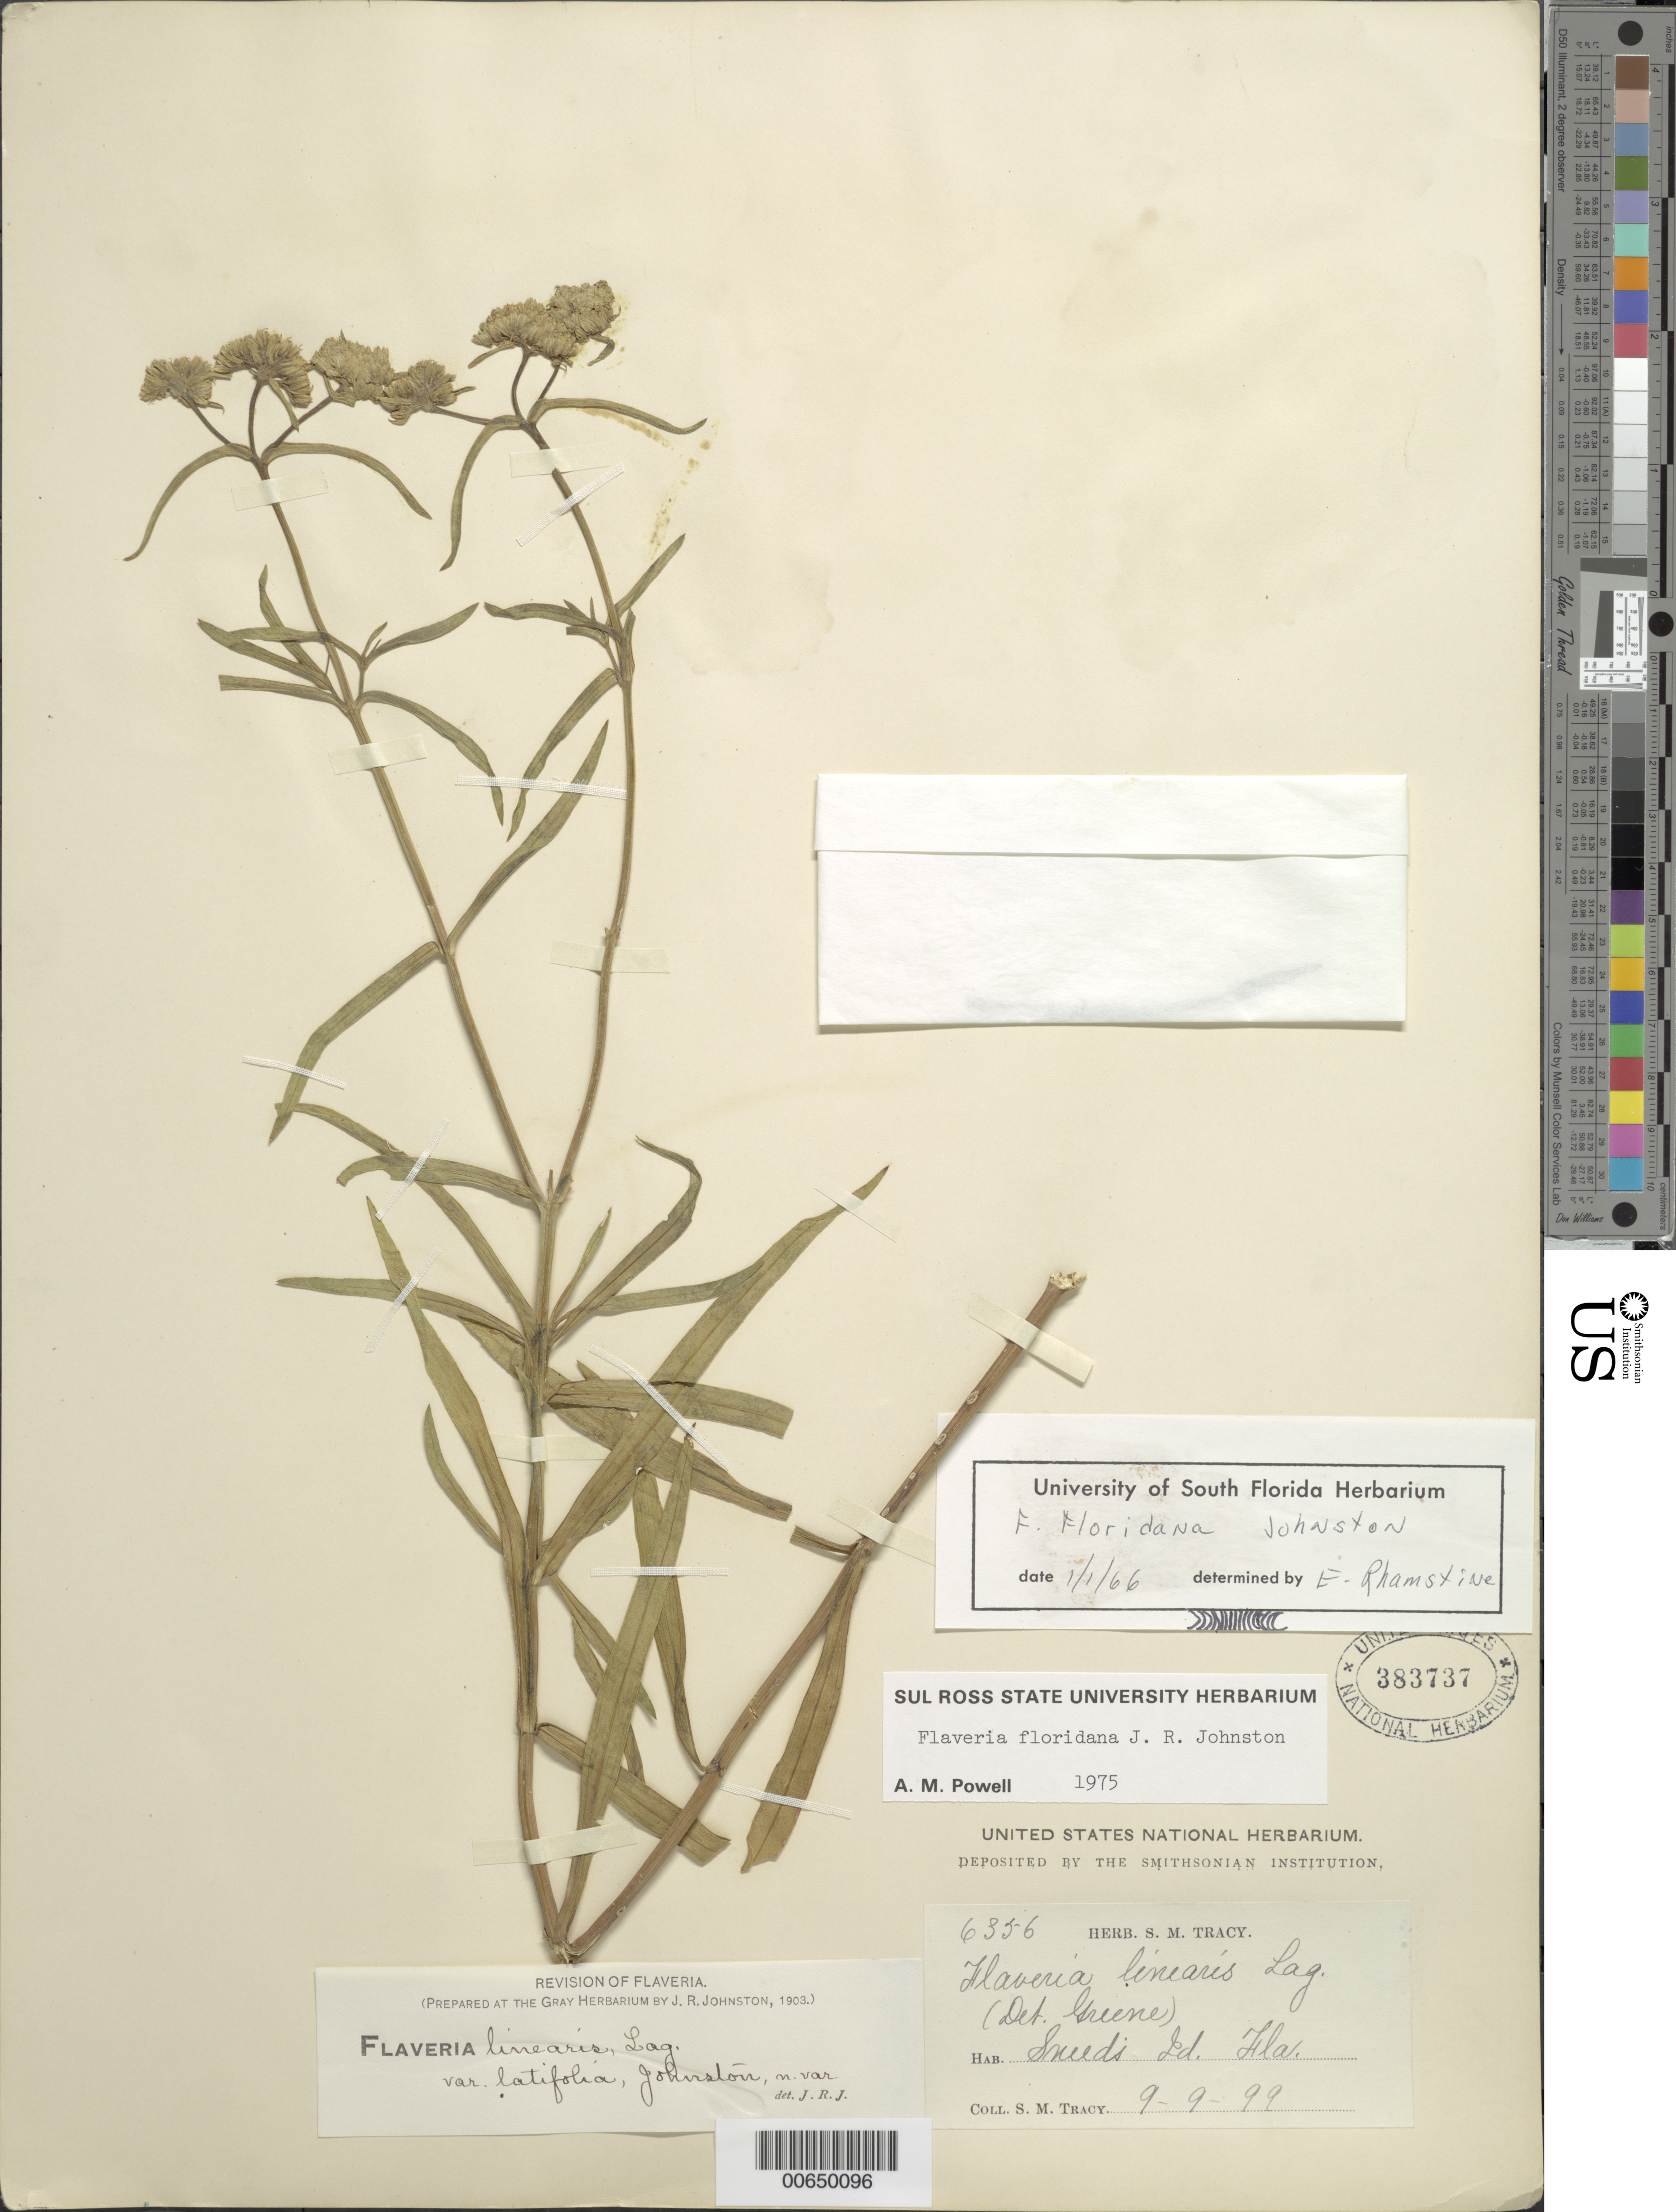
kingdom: Plantae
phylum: Tracheophyta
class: Magnoliopsida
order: Asterales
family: Asteraceae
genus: Flaveria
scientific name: Flaveria floridana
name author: J.R. Johnst.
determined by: Powell, A. M.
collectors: S. M. Tracy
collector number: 6356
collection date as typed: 09 Sep 1899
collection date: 1899-09-09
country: United States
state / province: Florida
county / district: Manatee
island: Snead Island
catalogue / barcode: US 383737